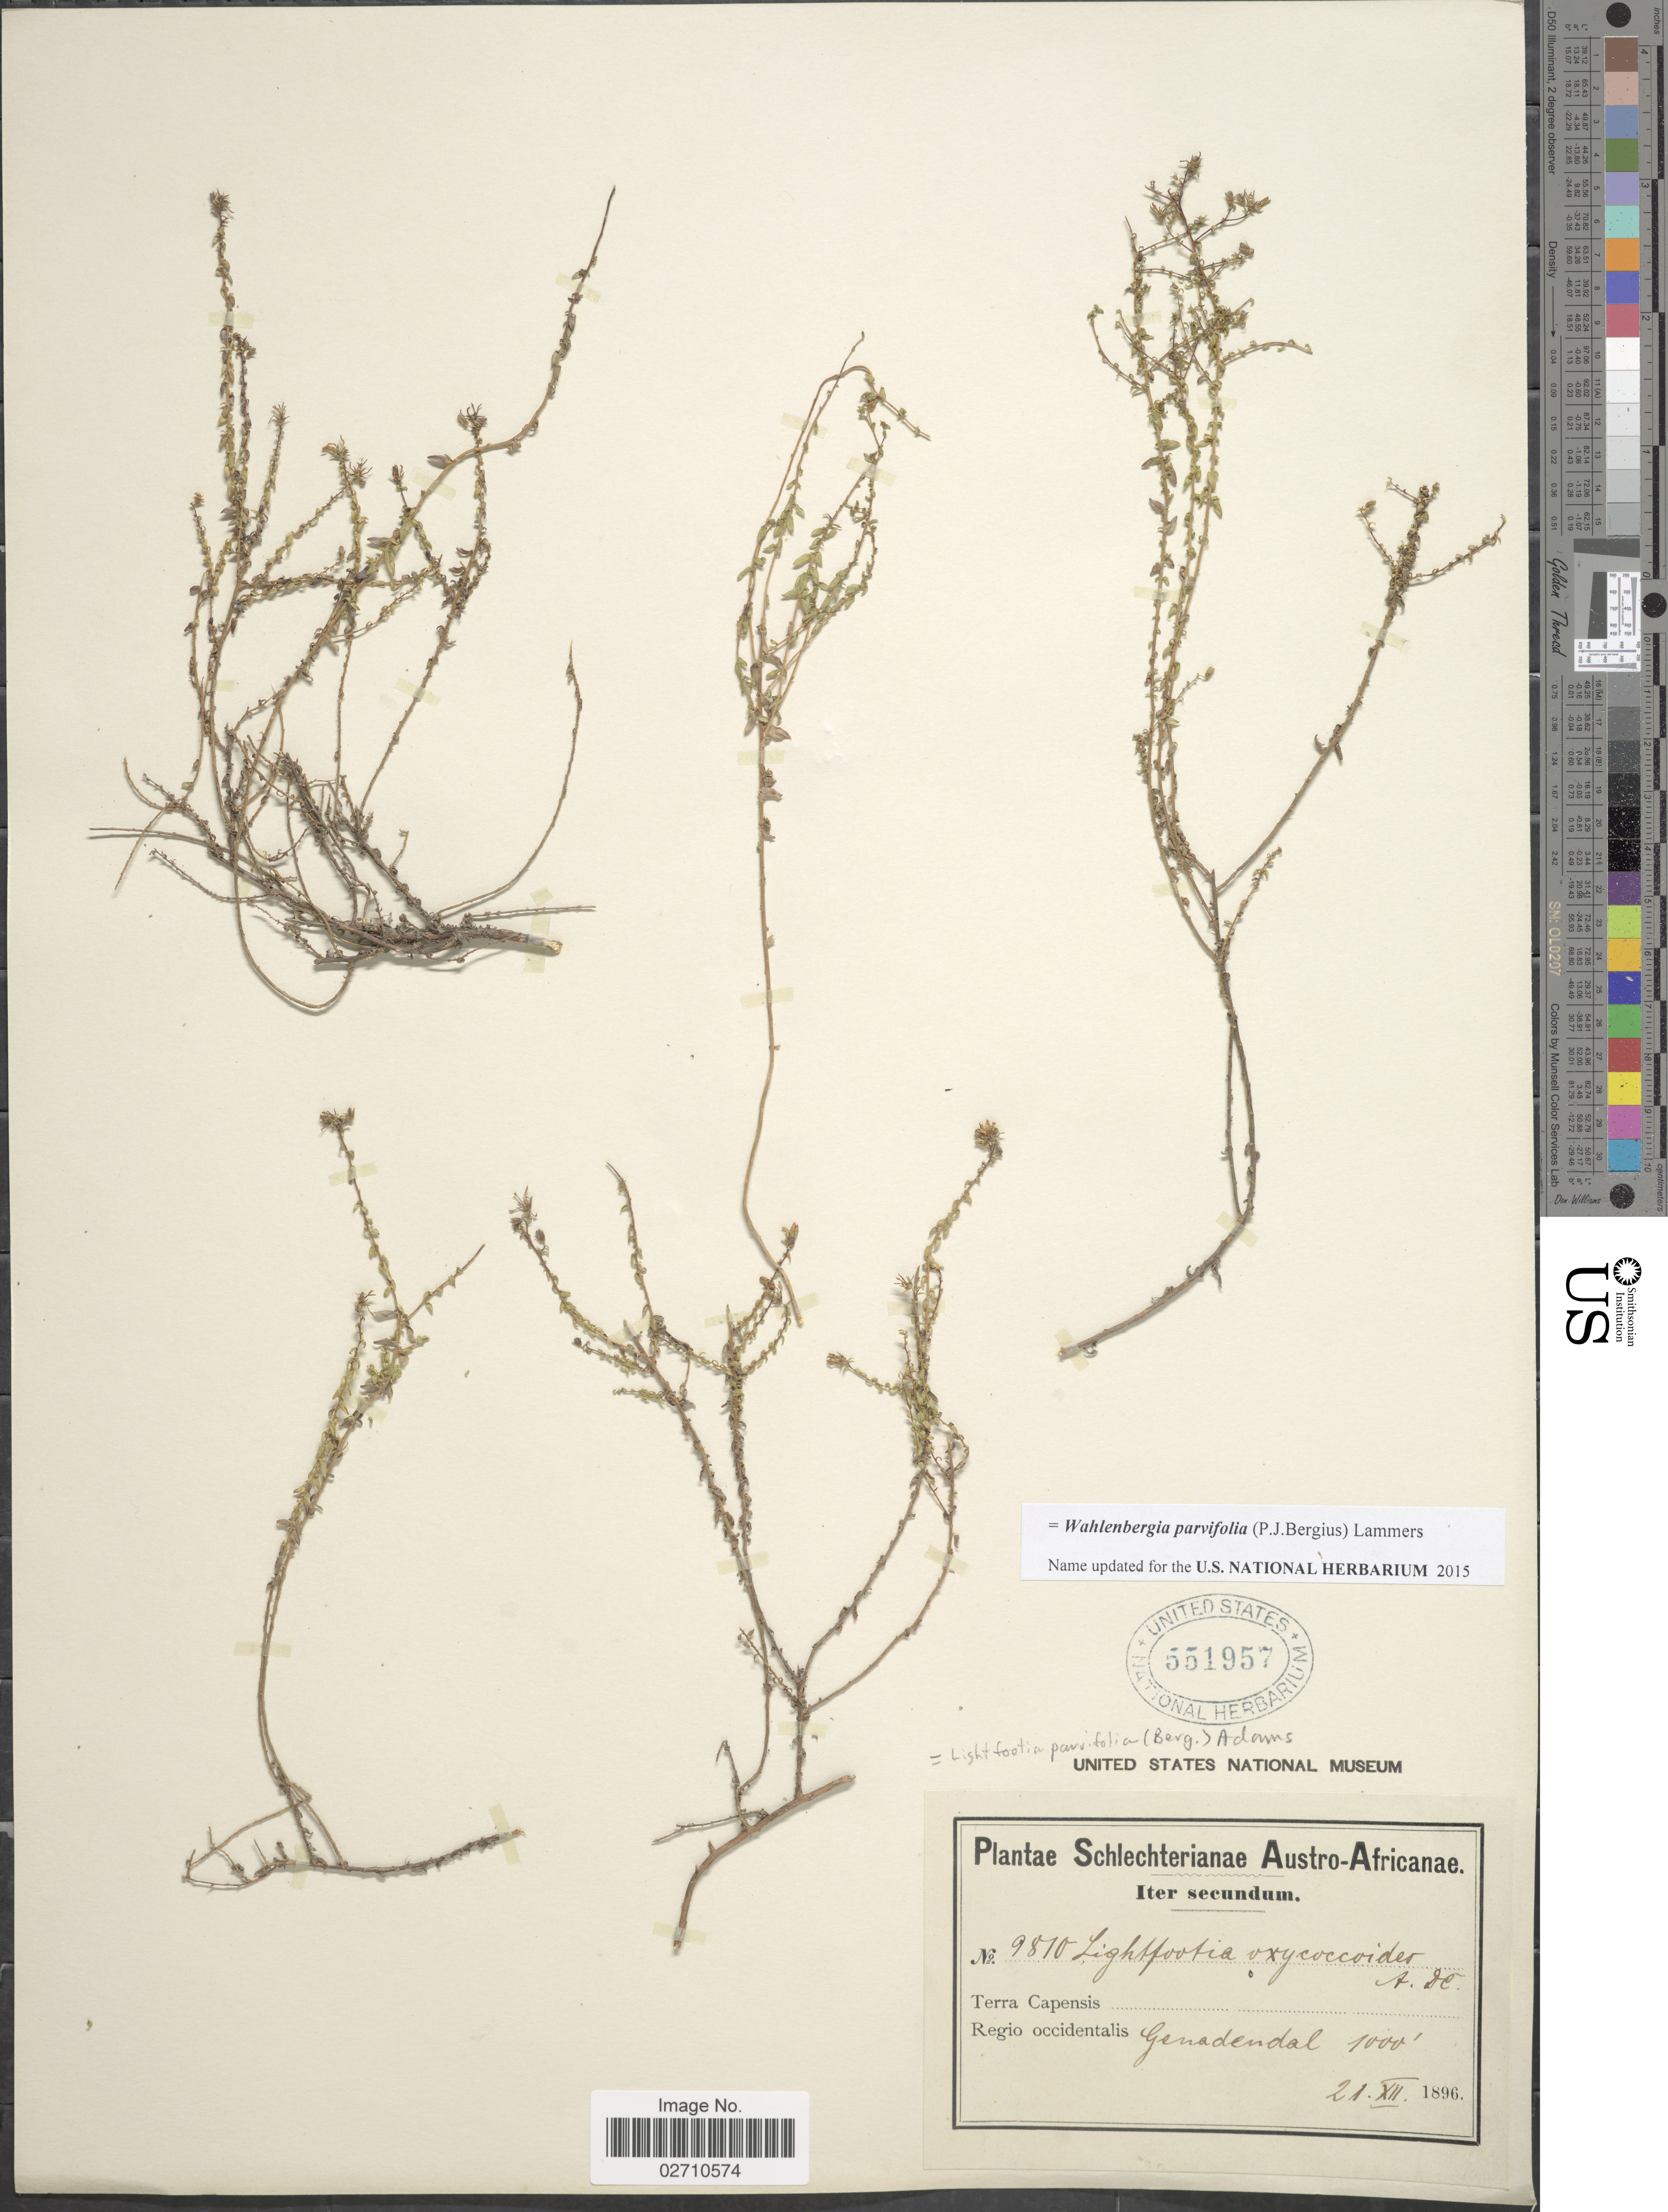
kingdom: Plantae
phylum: Tracheophyta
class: Magnoliopsida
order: Asterales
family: Campanulaceae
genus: Wahlenbergia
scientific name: Wahlenbergia parvifolia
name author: (P.J. Bergius) Lammers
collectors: Schlechter, --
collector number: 9810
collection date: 1896-12-21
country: South Africa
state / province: Western Cape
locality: Austro-Africanae, Terra Capensis, Regio occidentalis, Genadendal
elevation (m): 305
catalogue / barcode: US 551957